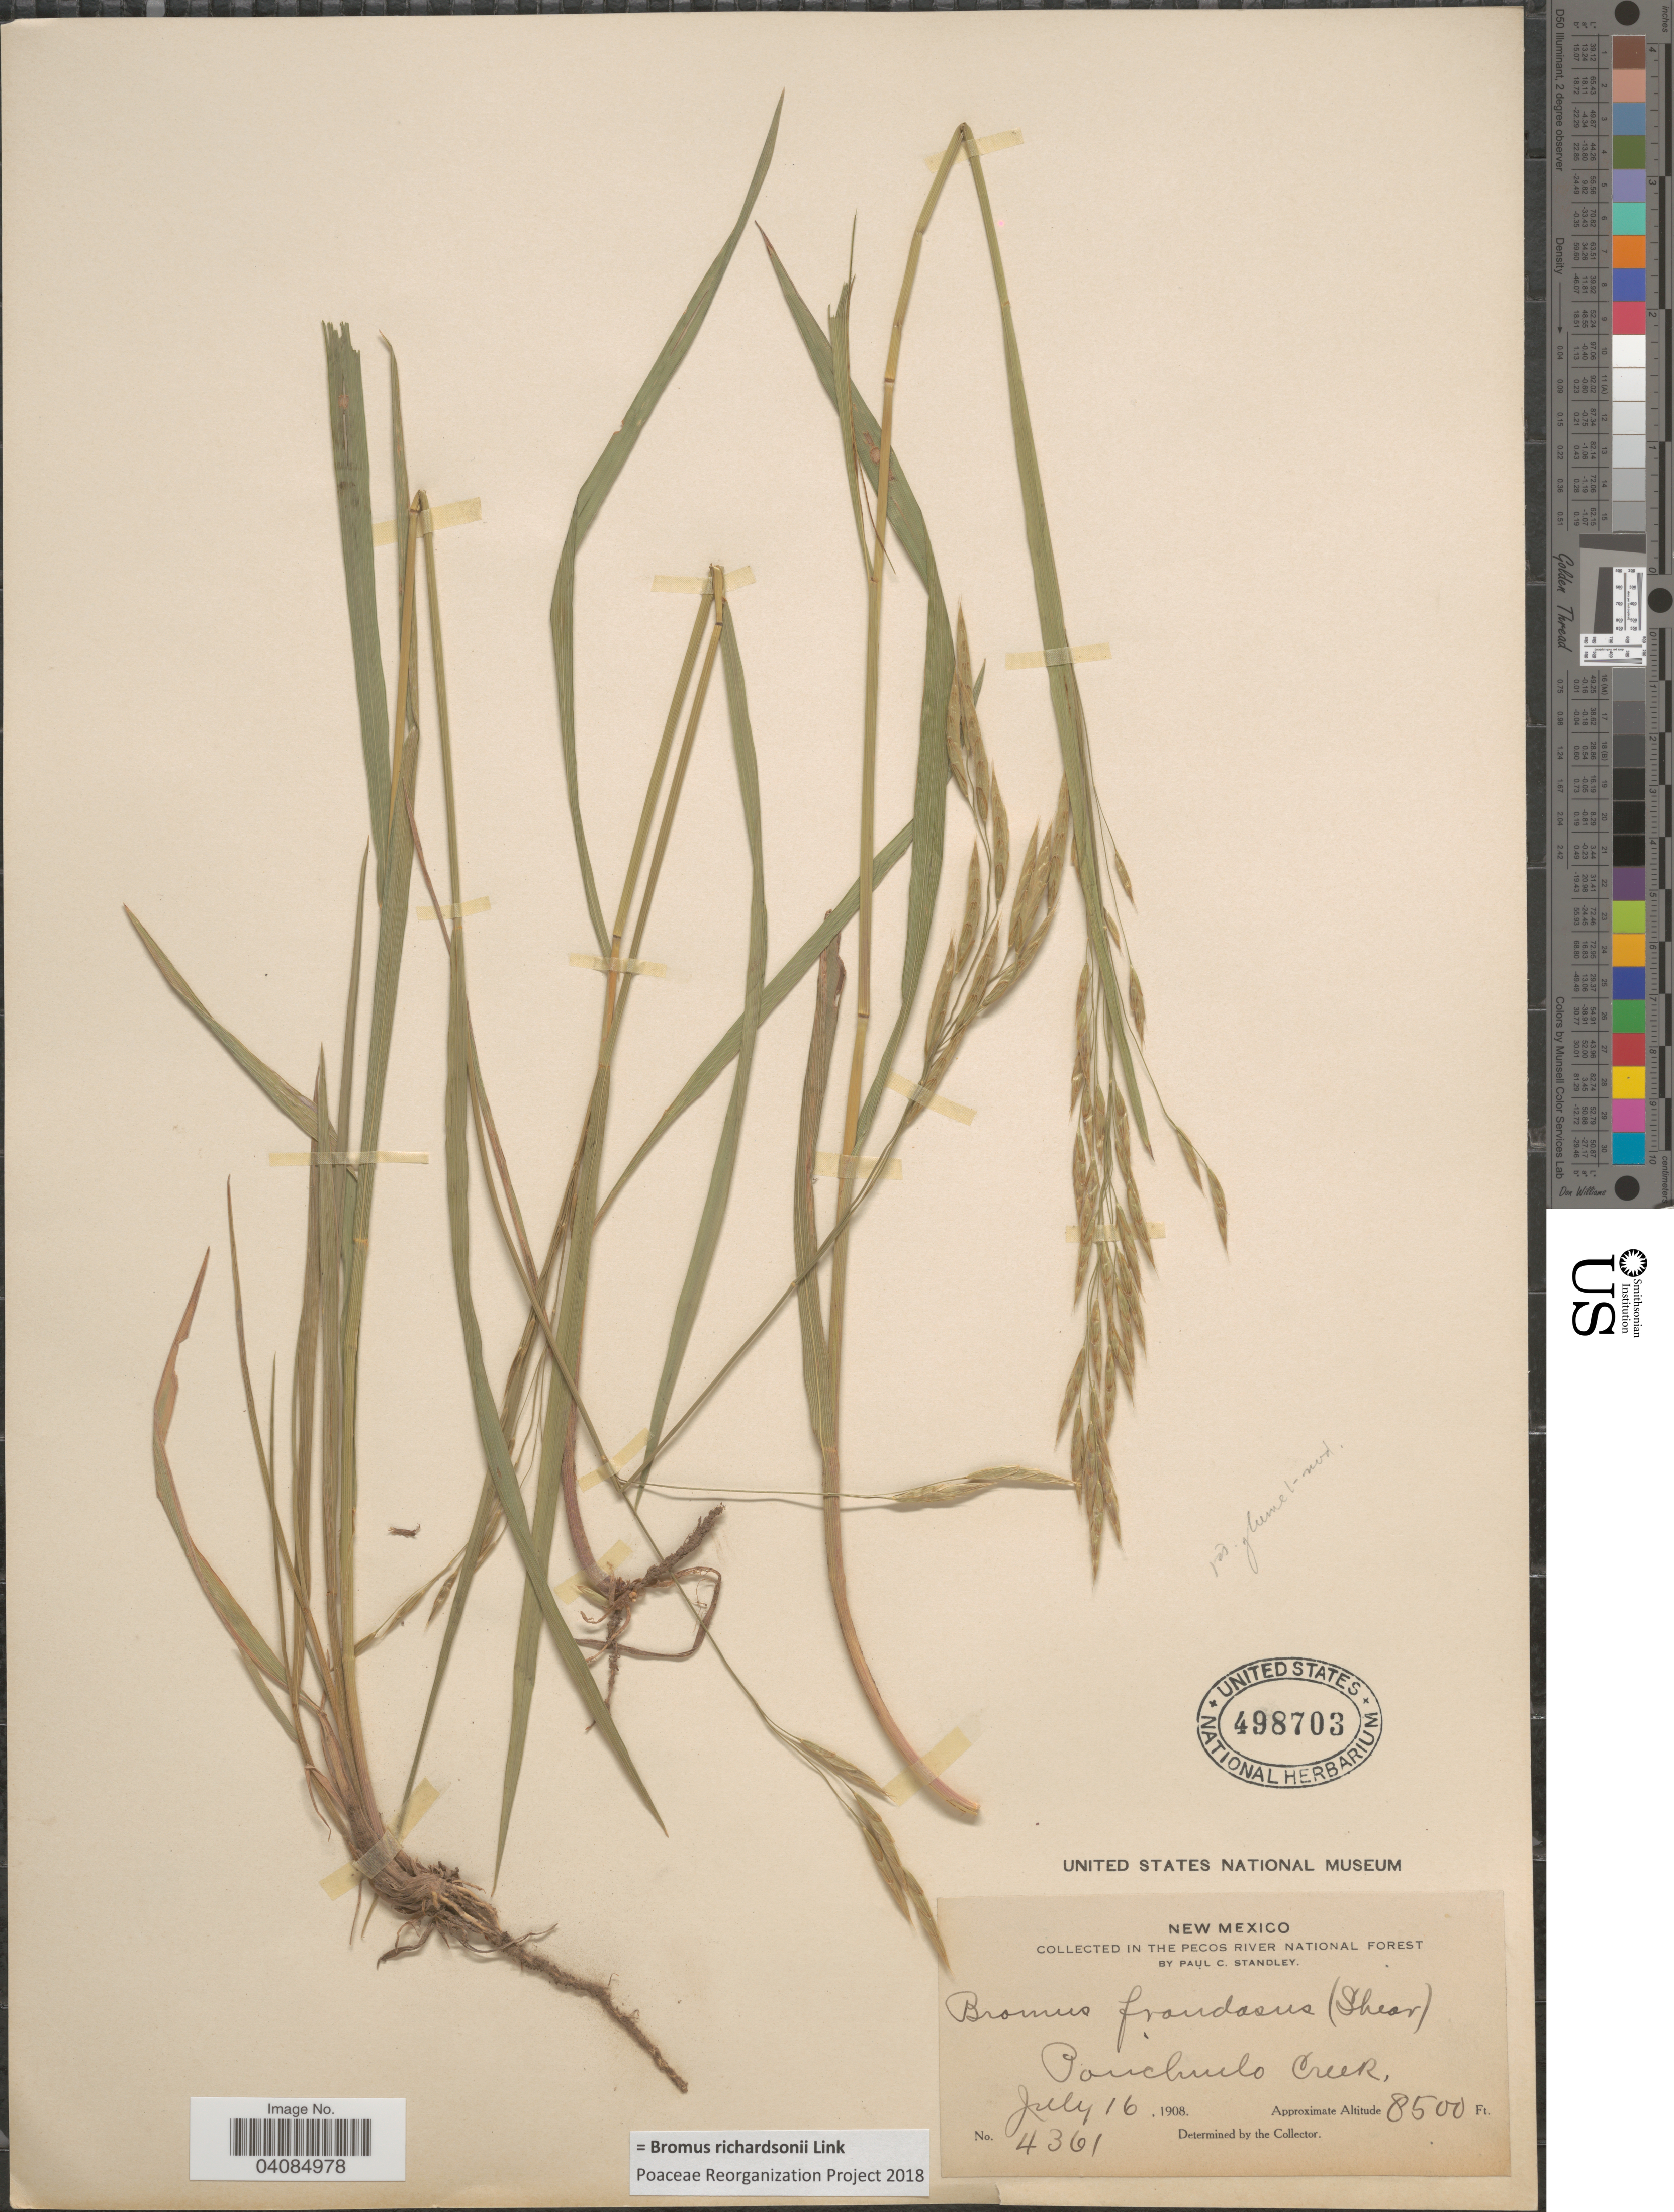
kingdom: Plantae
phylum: Tracheophyta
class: Liliopsida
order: Poales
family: Poaceae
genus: Bromus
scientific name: Bromus racemosus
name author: L.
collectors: P. C. Standley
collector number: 4361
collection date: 1908-07-16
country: United States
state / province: New Mexico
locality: In The Pecos River National Forest. Panchuelo Creek.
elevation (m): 2591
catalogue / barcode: US 498703